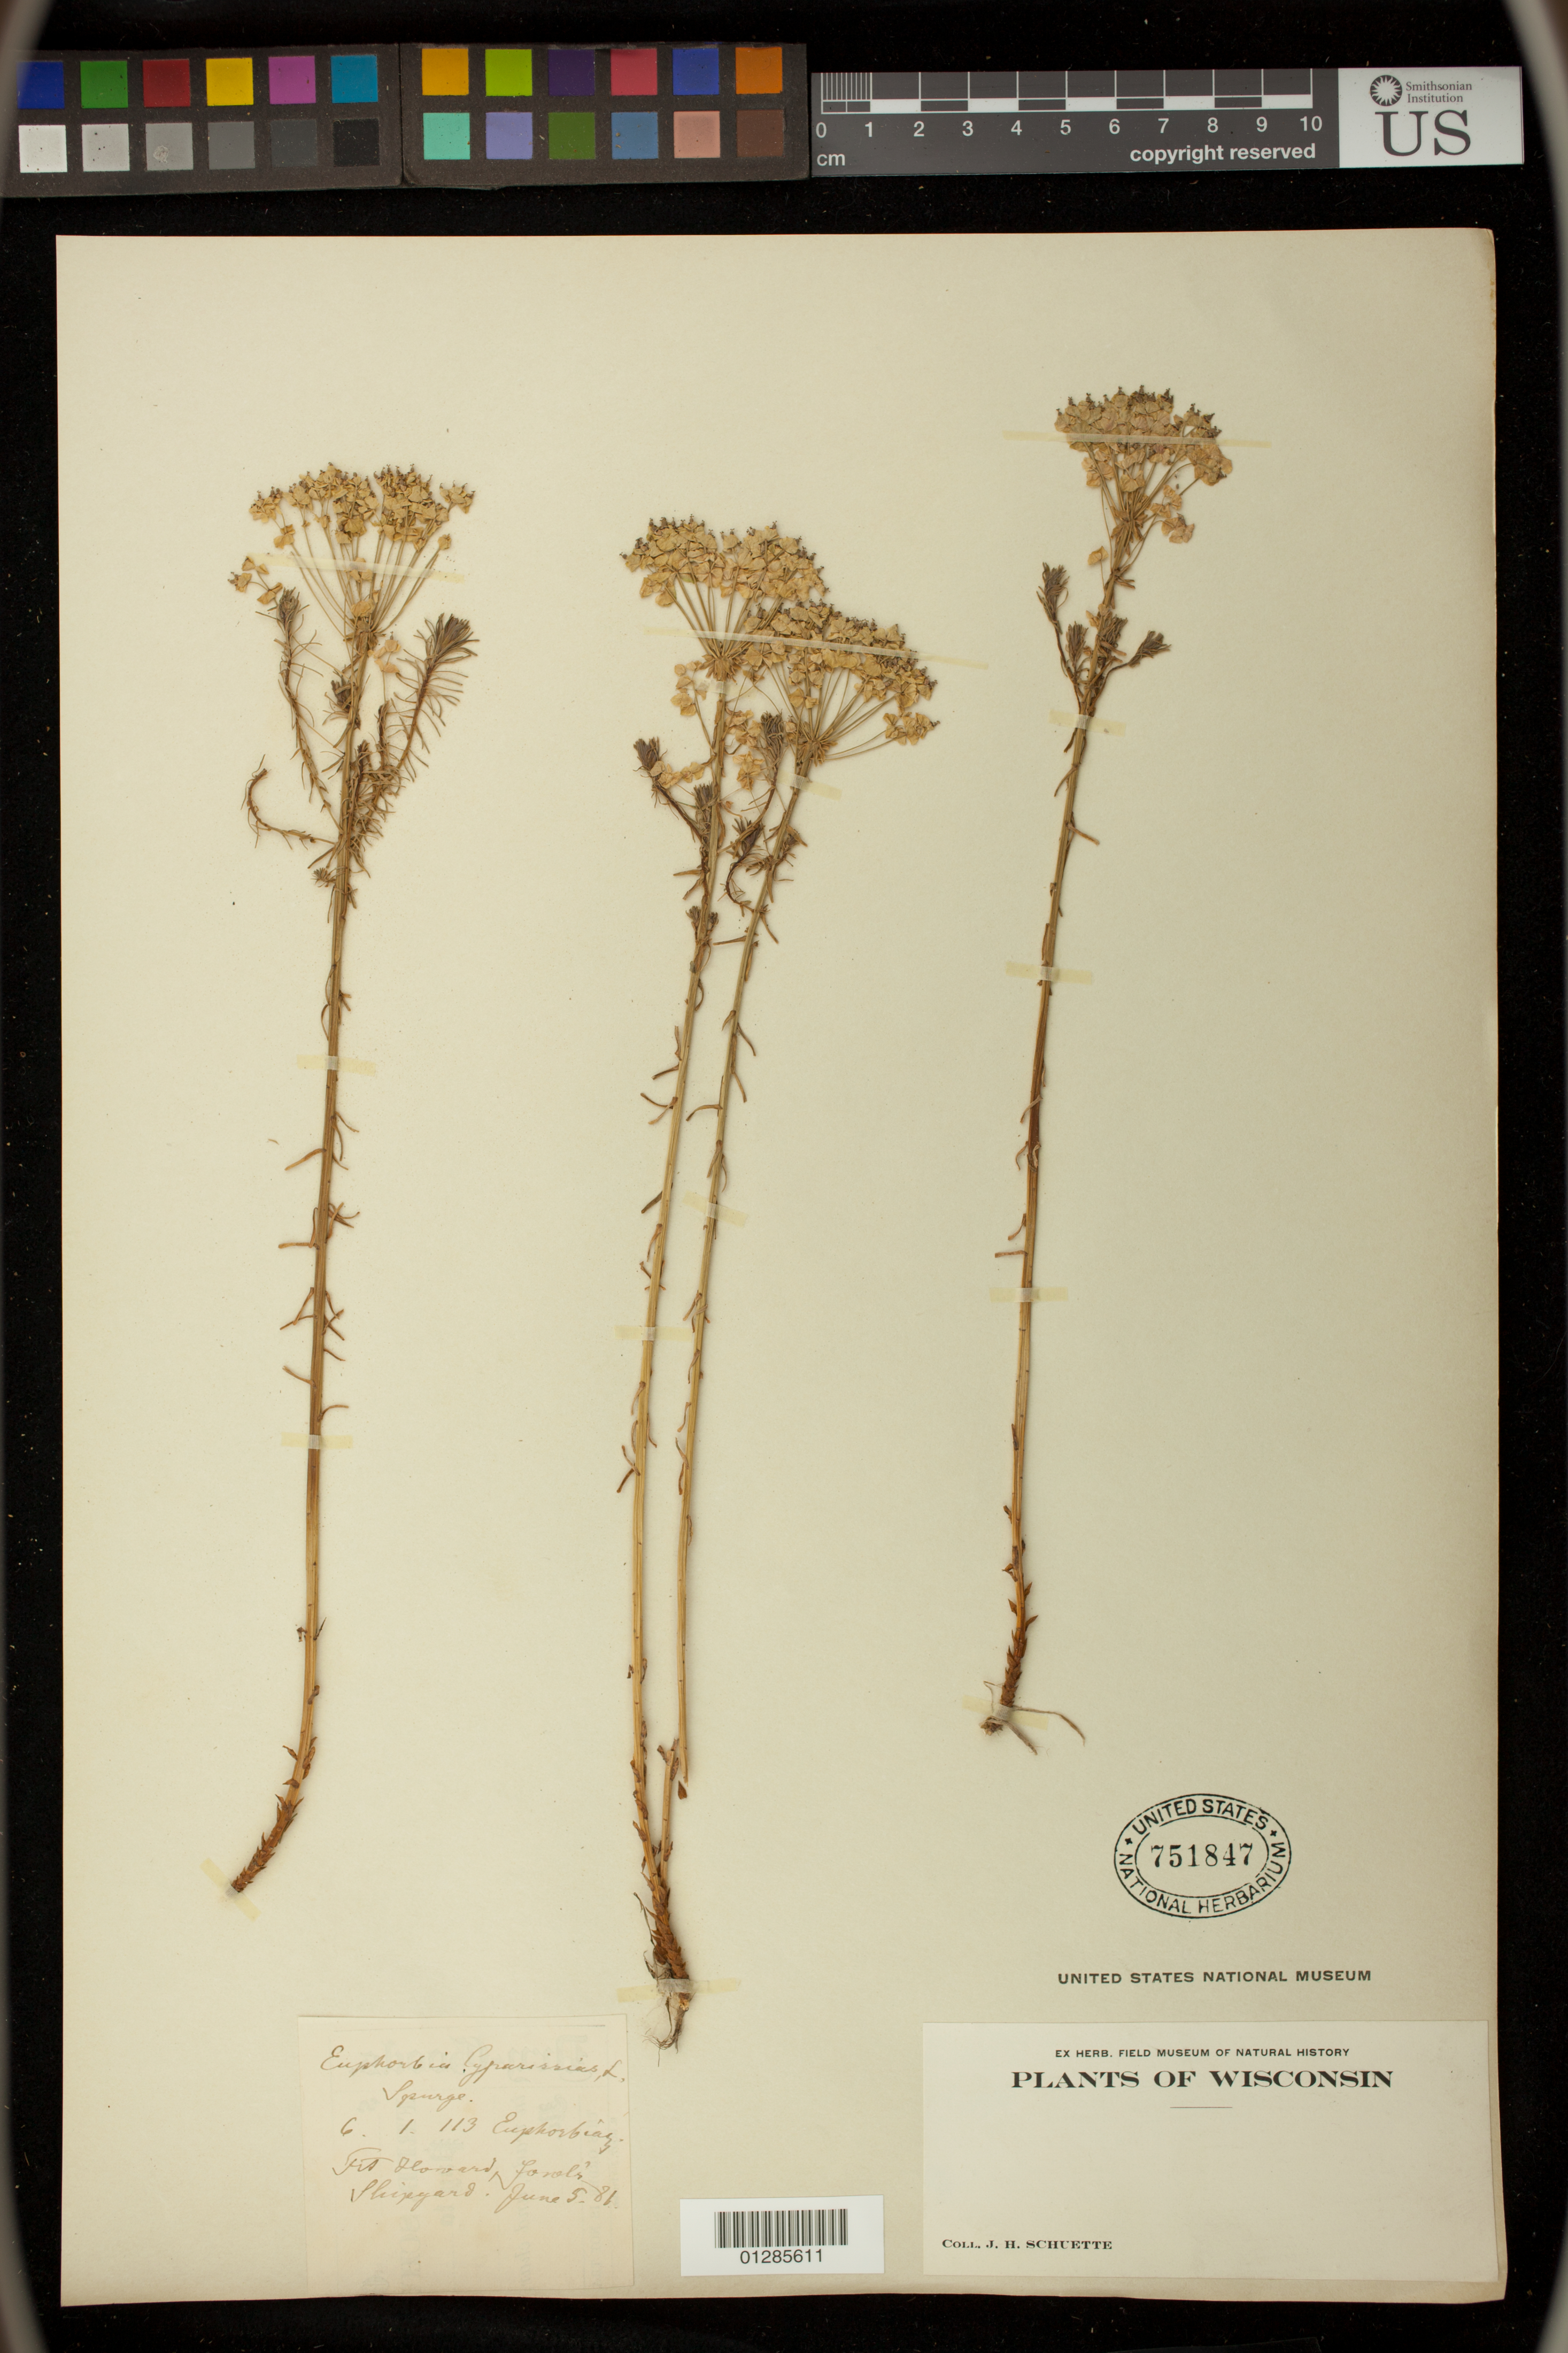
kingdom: Plantae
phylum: Tracheophyta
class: Magnoliopsida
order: Malpighiales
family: Euphorbiaceae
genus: Euphorbia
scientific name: Euphorbia cyparissias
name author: L.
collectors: J. H. Schuette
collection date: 1881-06-05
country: United States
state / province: Wisconsin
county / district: Brown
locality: Ft Howard, Shipyard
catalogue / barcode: US 751847